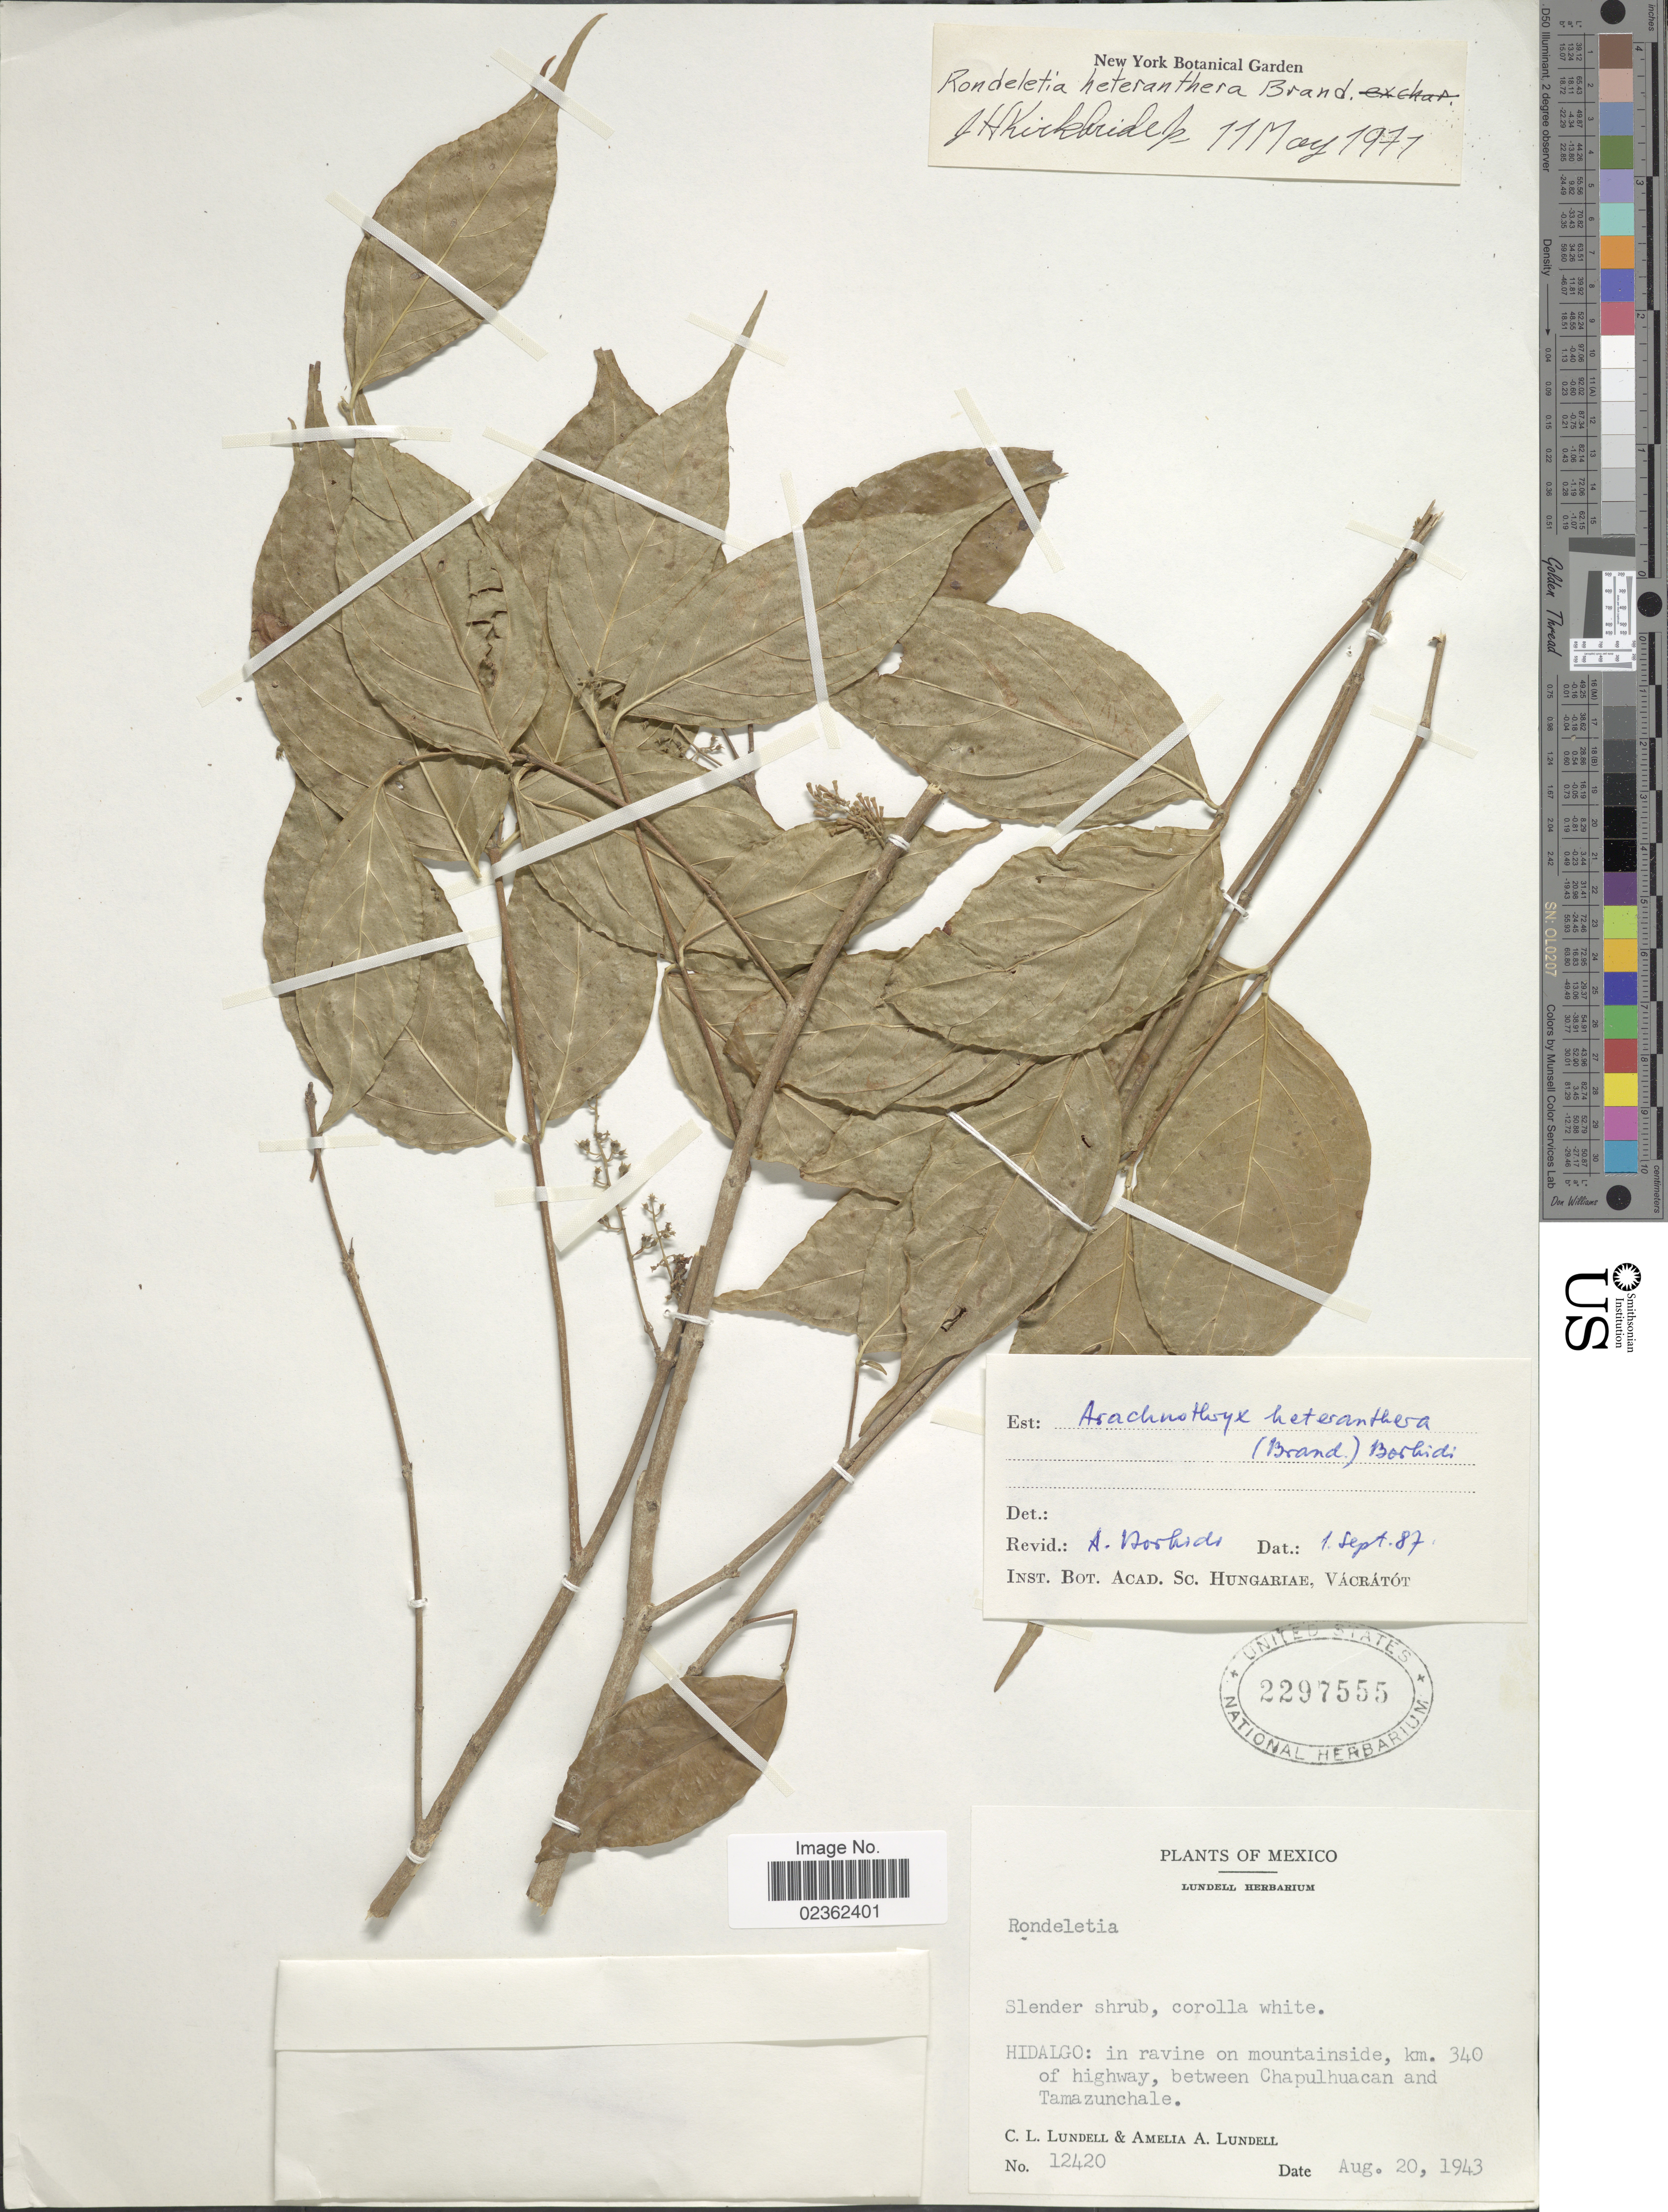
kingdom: Plantae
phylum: Tracheophyta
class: Magnoliopsida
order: Gentianales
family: Rubiaceae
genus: Arachnothryx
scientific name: Arachnothryx heteranthera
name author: (Brandegee) Borhidi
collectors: C. L. Lundell & A. A. Lundell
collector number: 12420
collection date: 1943-08-20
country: Mexico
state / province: Hidalgo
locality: In ravine on mountainside, km. 340 of highway, between Chapulhuacan and Tamazunchale.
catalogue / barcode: US 2297555